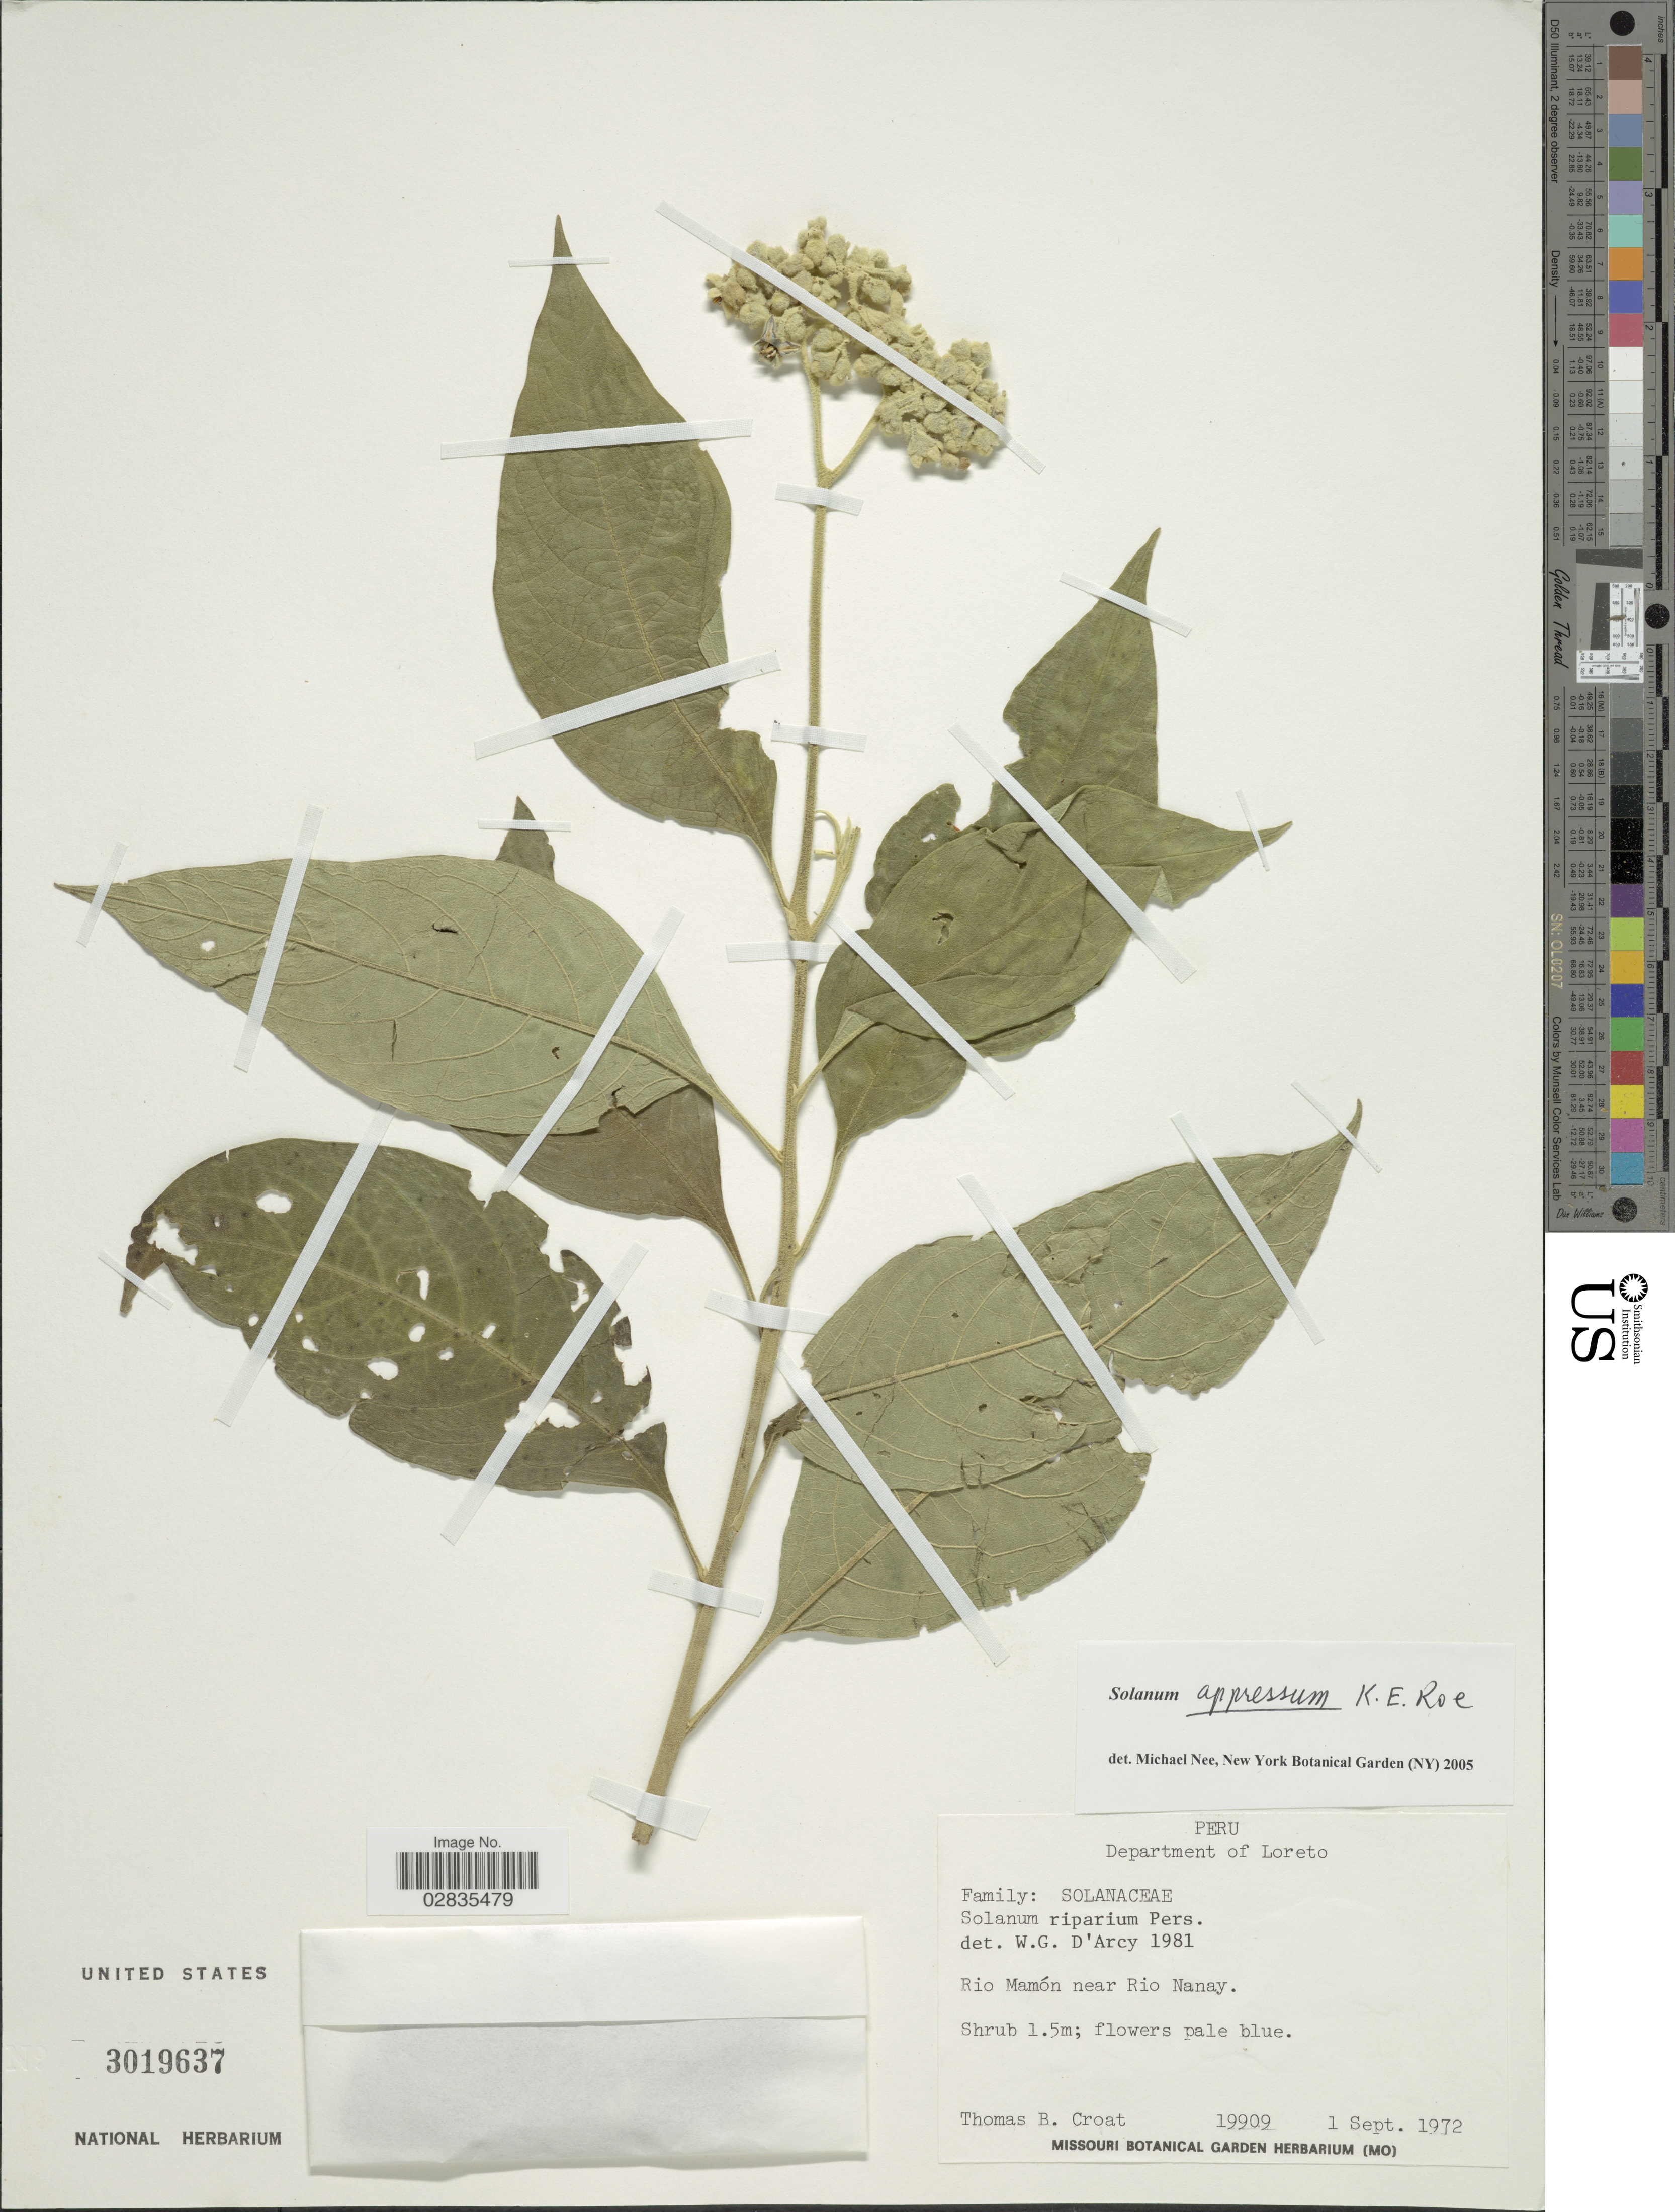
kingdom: Plantae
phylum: Tracheophyta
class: Magnoliopsida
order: Solanales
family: Solanaceae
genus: Solanum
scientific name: Solanum appressum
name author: K.E. Roe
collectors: T. B. Croat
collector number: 19909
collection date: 1972-09-01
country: Peru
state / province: Loreto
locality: Department of Loreto, Rio Mamón near Rio Nanay.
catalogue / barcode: US 3019637